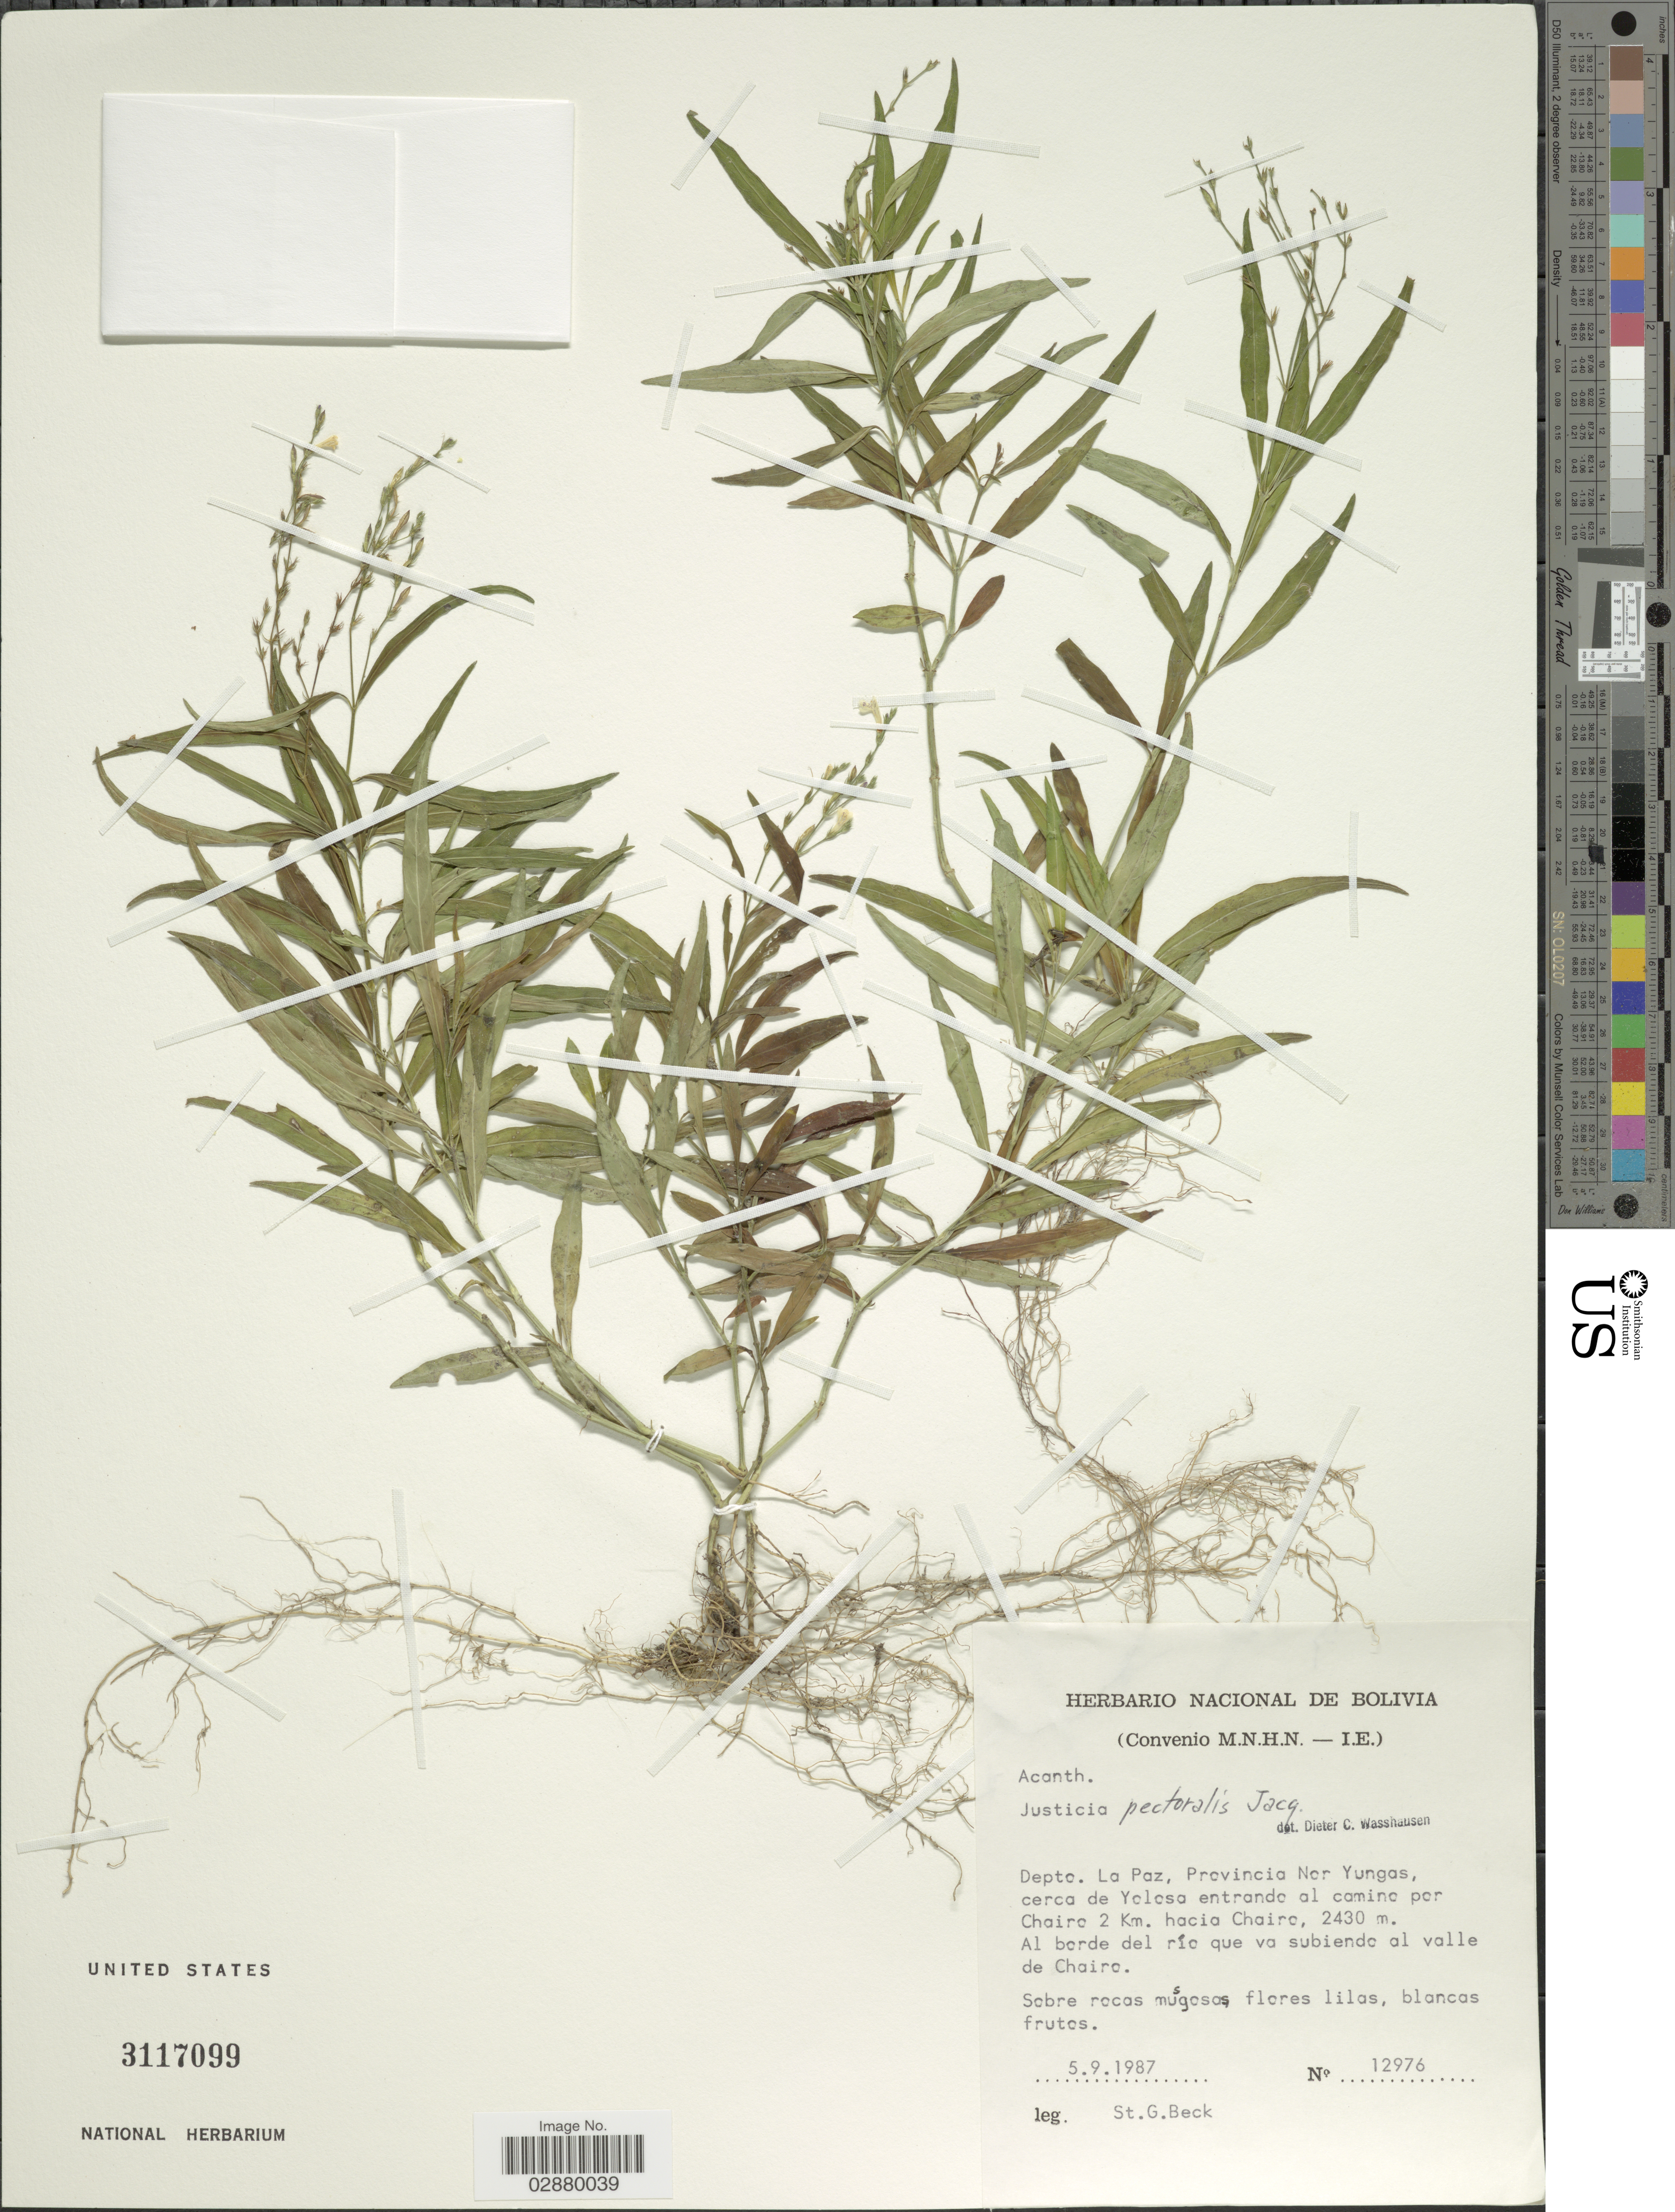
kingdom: Plantae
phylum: Tracheophyta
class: Magnoliopsida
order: Lamiales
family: Acanthaceae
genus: Justicia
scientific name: Justicia pectoralis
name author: Jacq.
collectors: S. G. Beck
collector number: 12976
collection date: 1987-09-05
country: Bolivia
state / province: La Paz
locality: Depto. La Paz, Provincia Nor Yungas, cerca de Yolosa entrando al camino por Chairo 2 km. hacia Chairo. Al borde del río que va subiendo al valle de Chairo.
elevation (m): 2430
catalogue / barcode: US 3117099